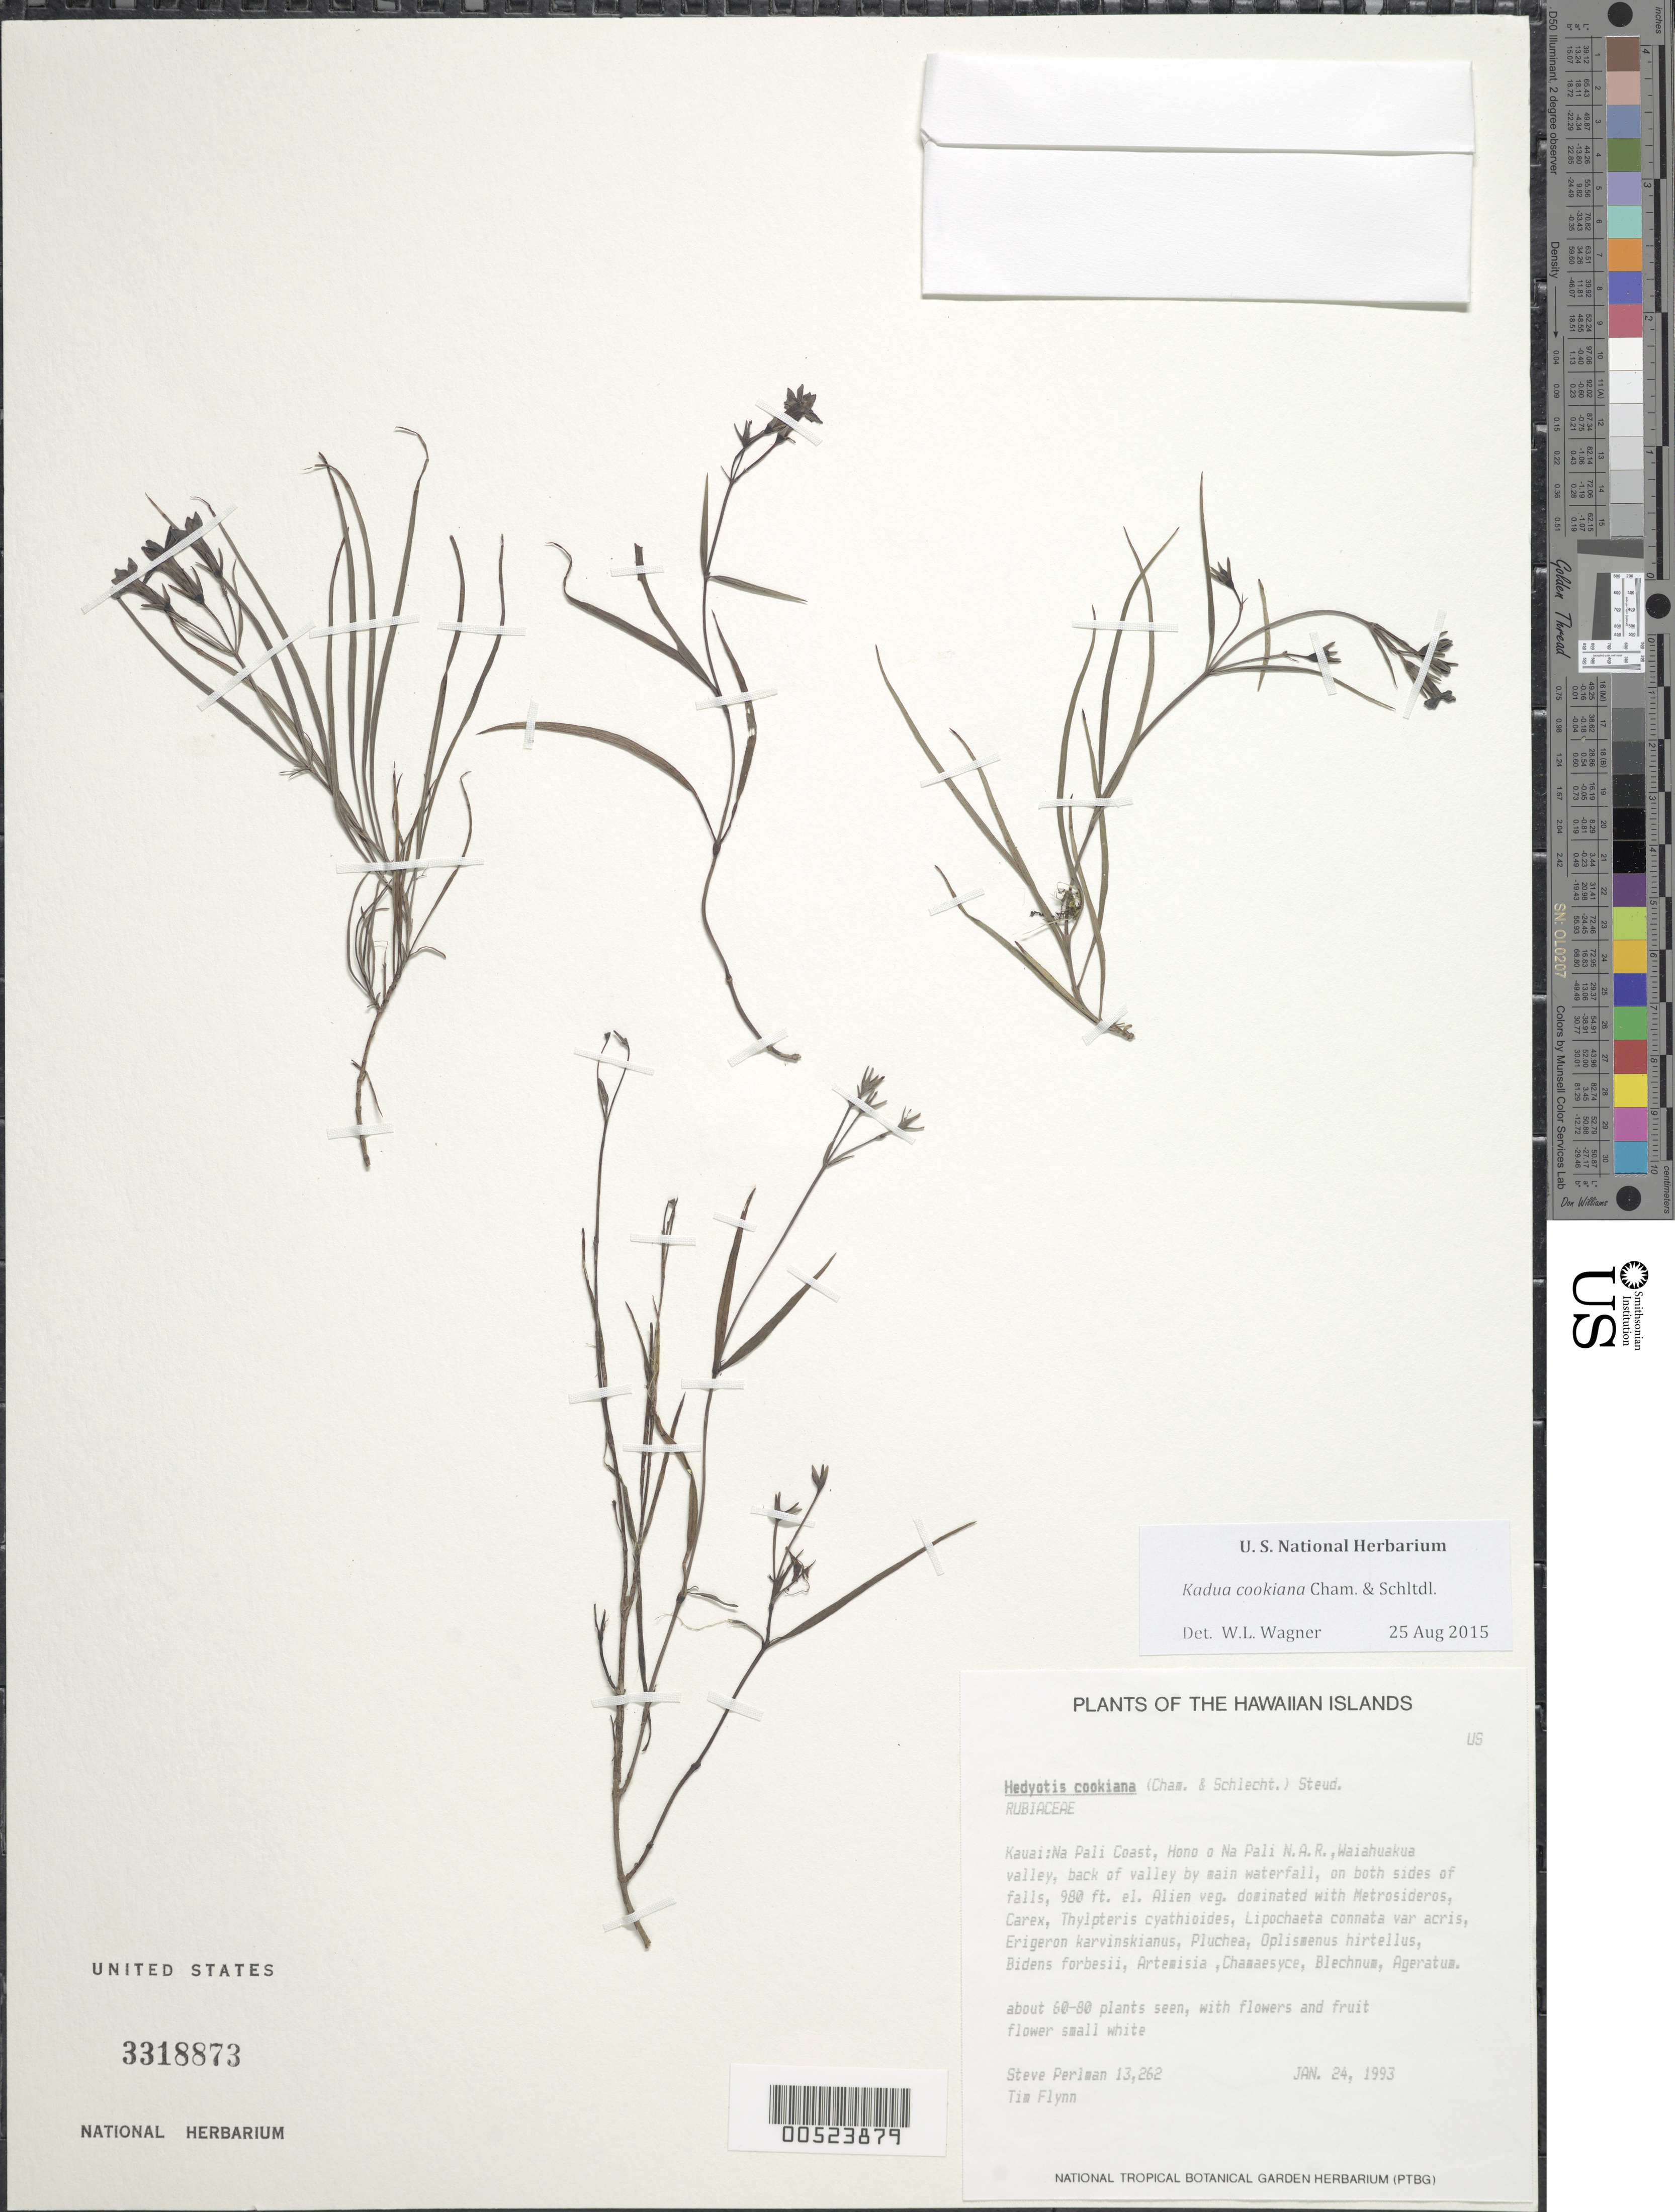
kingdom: Plantae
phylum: Tracheophyta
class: Magnoliopsida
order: Gentianales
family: Rubiaceae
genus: Kadua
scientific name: Kadua cookiana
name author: Cham. & Schltdl.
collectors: S. P. Perlman & T. W. Flynn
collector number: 13262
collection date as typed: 24 Jan 1993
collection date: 1993-01-24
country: United States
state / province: Hawaii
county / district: Kauai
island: Kaua'i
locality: Na Pali Coast, Hono o Na Pali N.A.R., Waiahuakua valley, back of valley on main waterfall, on both sides of falls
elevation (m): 299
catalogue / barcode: US 3318873